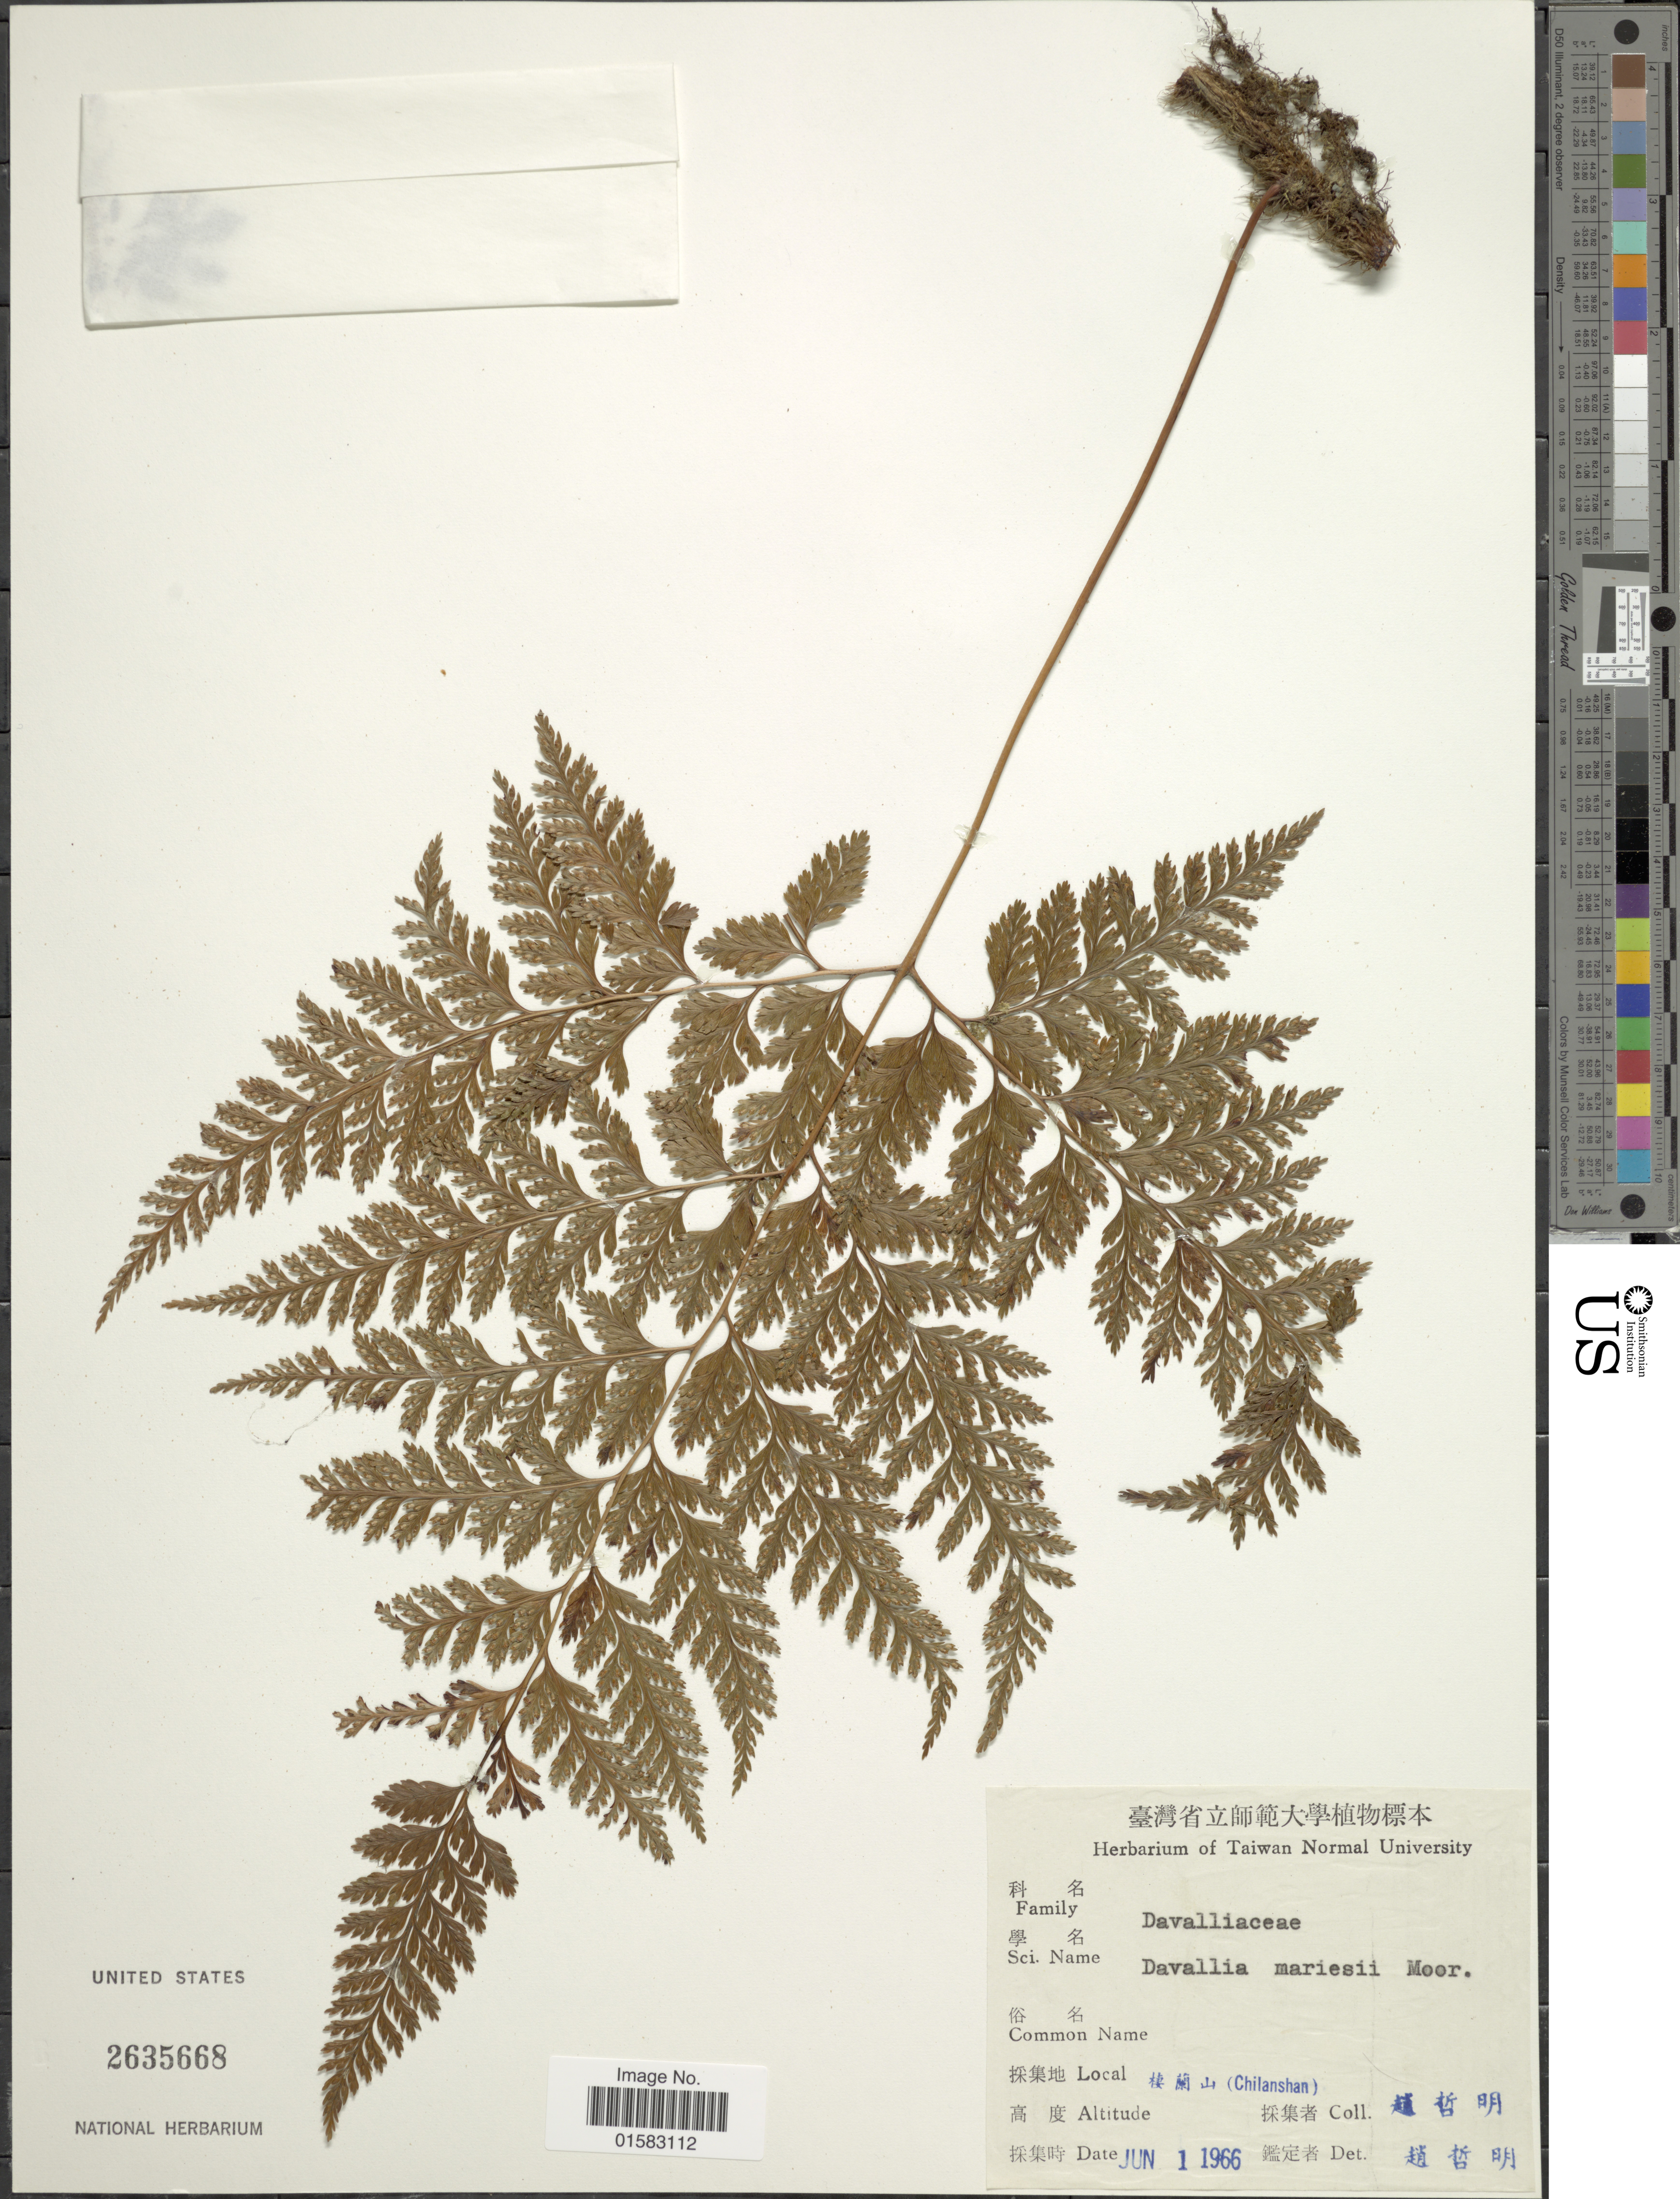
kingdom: Plantae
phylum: Tracheophyta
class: Polypodiopsida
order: Polypodiales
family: Davalliaceae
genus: Davallia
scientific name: Davallia trichomanoides var. trichomanoides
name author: Blume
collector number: s.n.?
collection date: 1966-06-01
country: Taiwan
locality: Chilanshan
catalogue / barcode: US 2635668